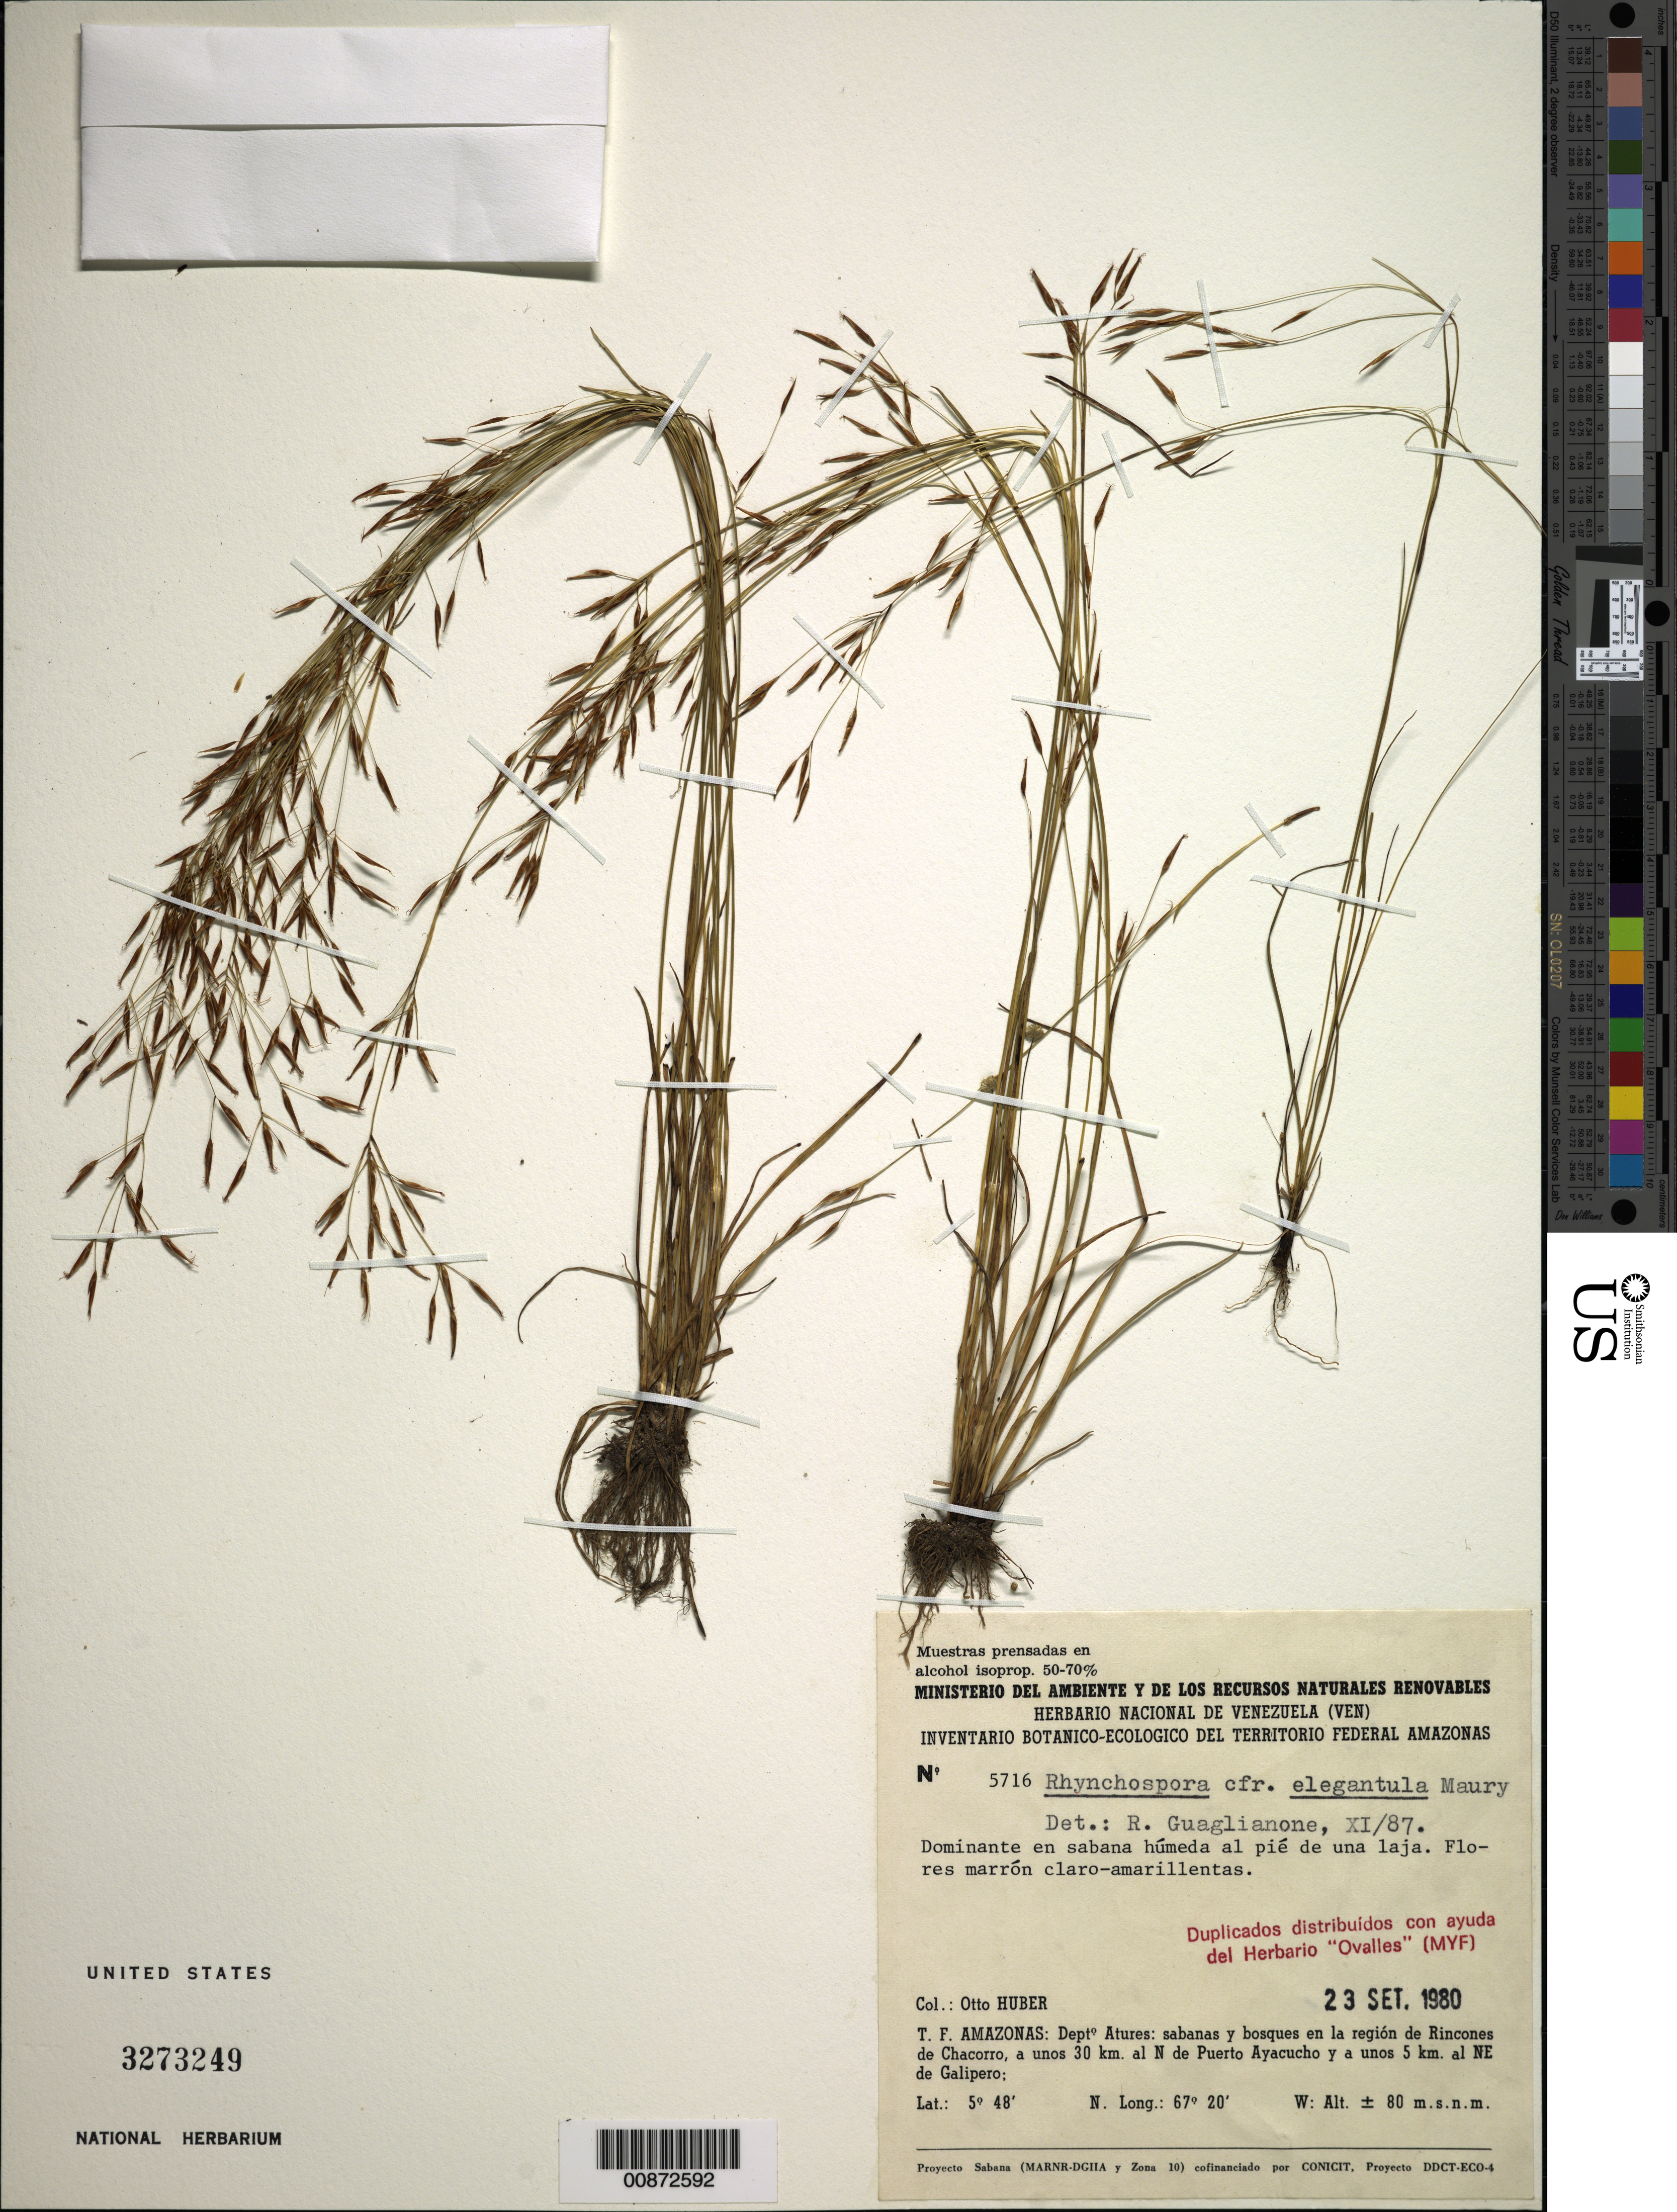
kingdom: Plantae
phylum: Tracheophyta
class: Liliopsida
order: Poales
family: Cyperaceae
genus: Rhynchospora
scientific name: Rhynchospora saxisavannicola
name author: M.T. Strong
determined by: Filho, P. J. S. Silva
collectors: O. Huber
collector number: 5716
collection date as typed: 23-Sep-80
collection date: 1980-09-23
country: Venezuela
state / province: Amazonas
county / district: Atures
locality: Rincones de Chacorro, 30 km N of Puerto Ayacucho, 5 km NE of Galipero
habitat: Sabana húmeda al pié de una laja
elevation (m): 80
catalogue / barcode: US 3237249